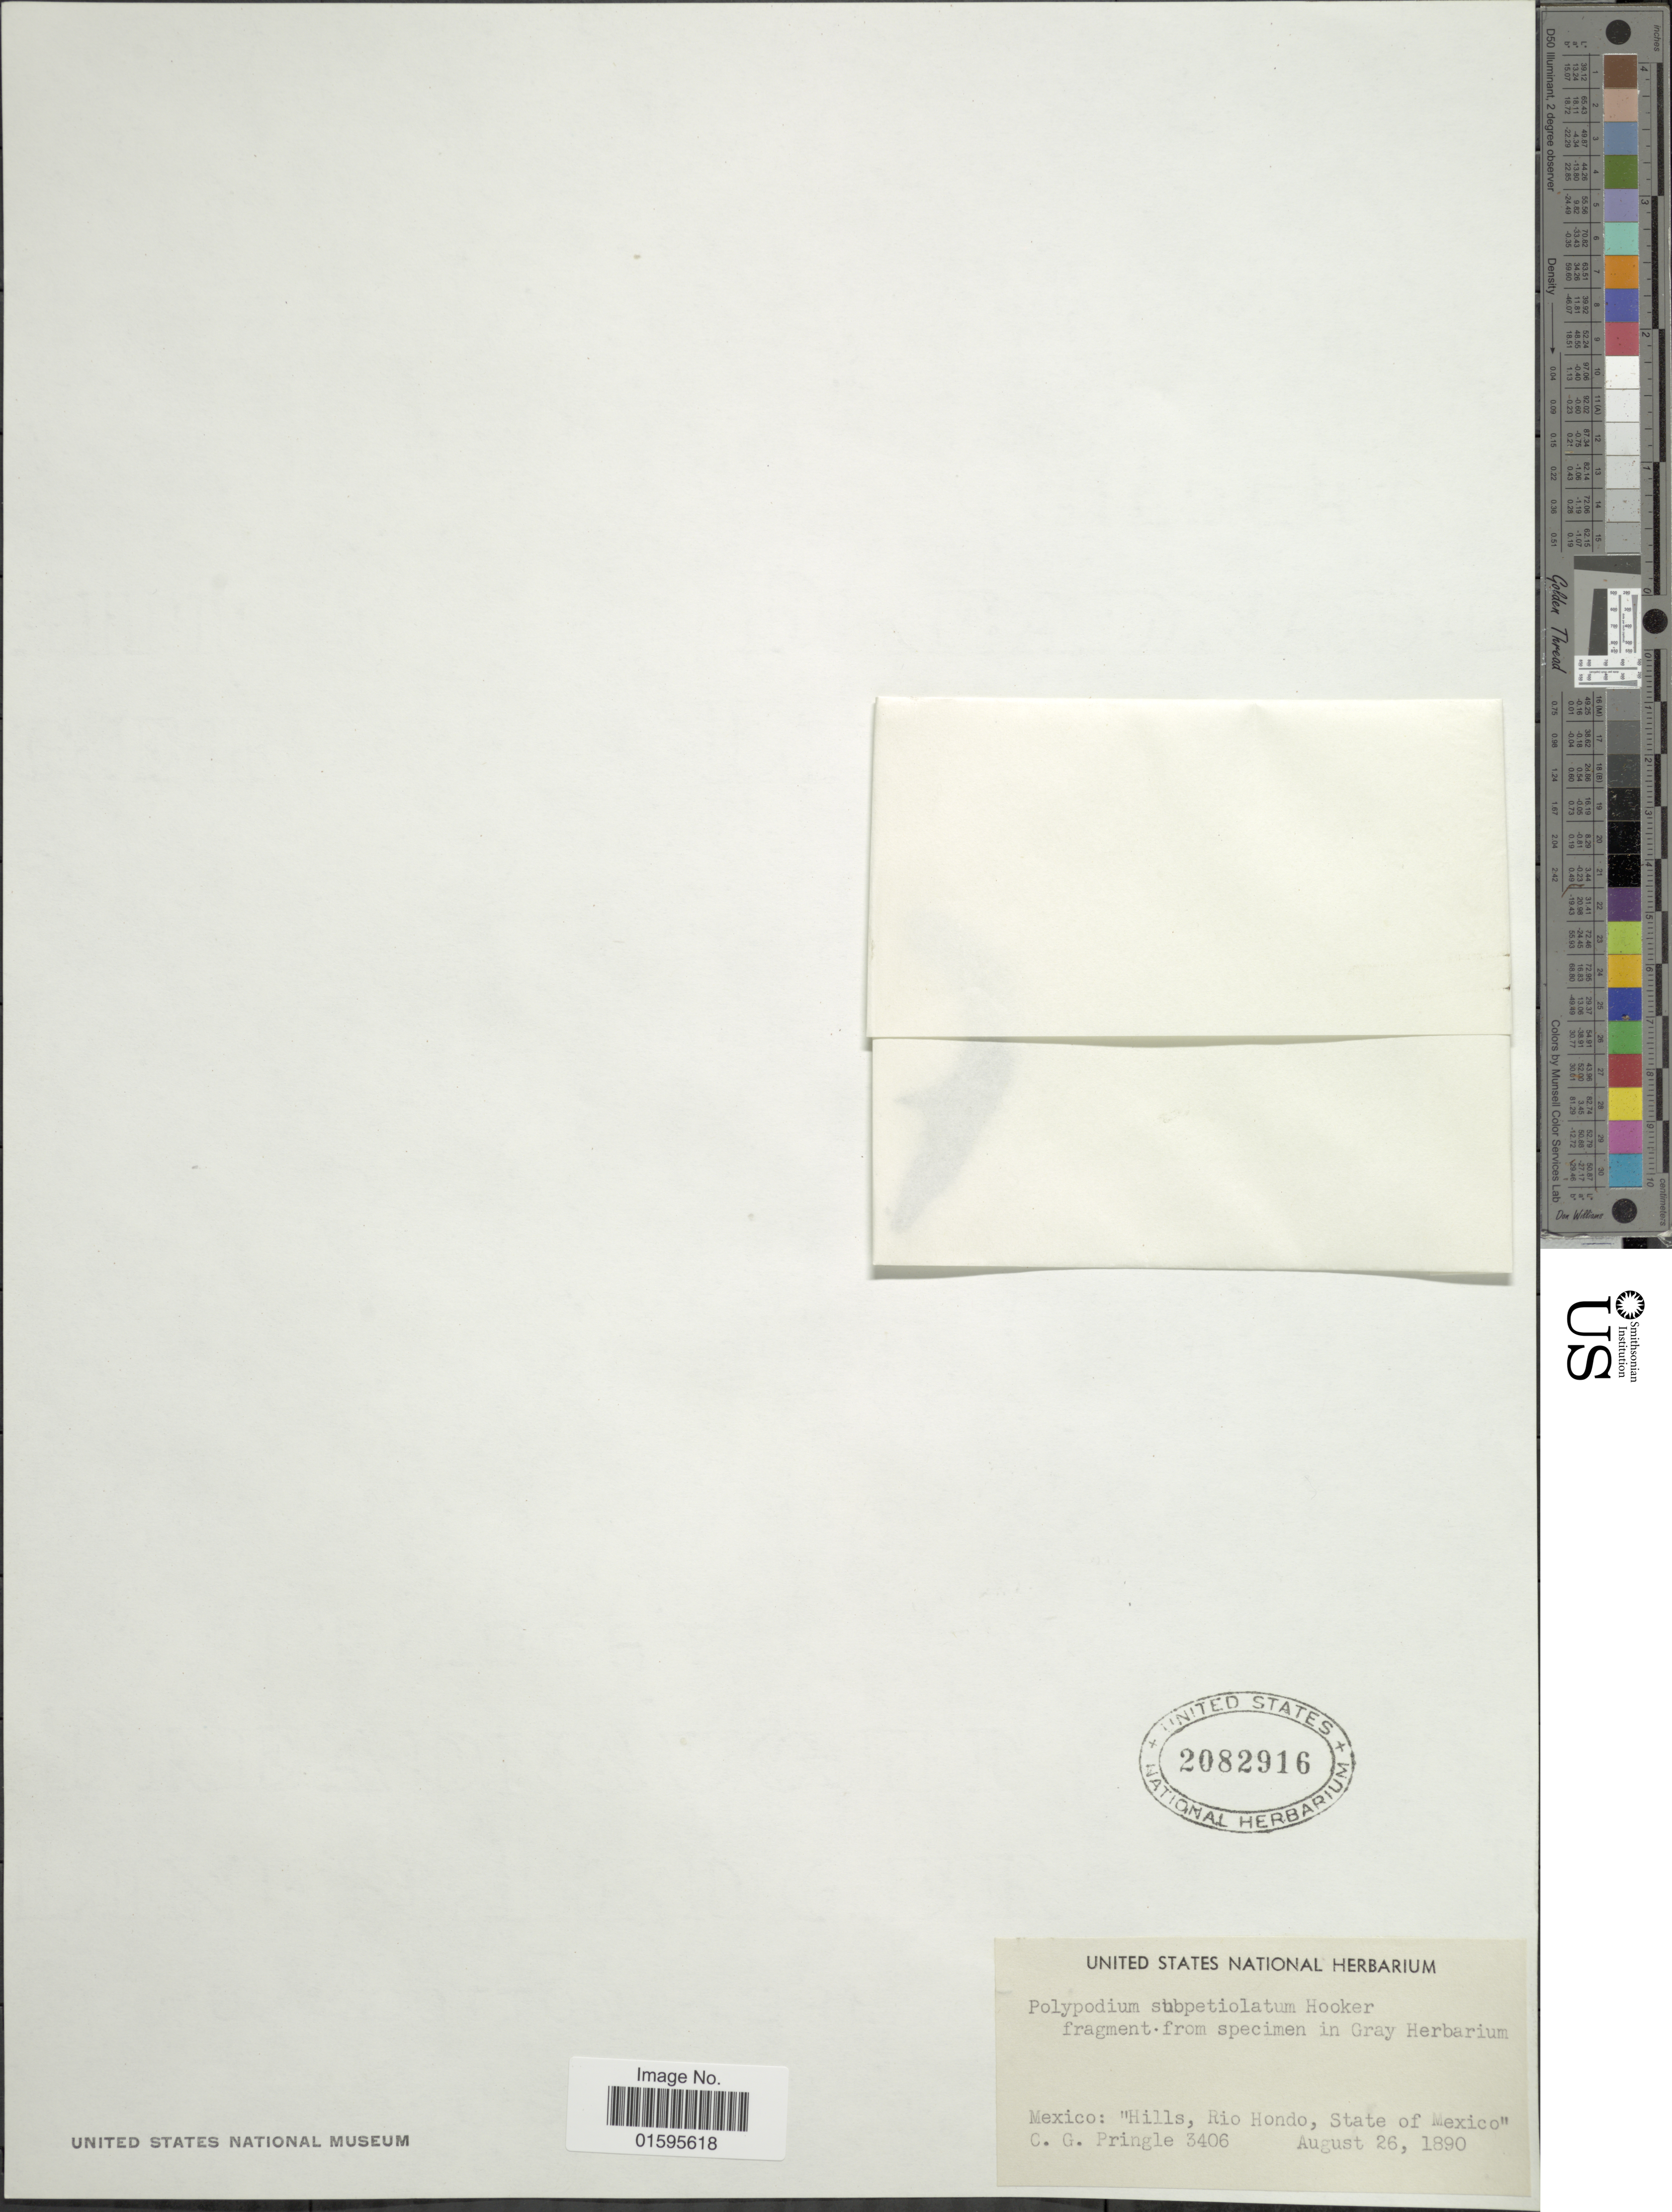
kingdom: Plantae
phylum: Tracheophyta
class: Polypodiopsida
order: Polypodiales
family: Polypodiaceae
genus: Polypodium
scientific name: Polypodium subpetiolatum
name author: Hook.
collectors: C. G. Pringle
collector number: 3406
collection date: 1890-08-26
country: Mexico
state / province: México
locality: Mexico: Hills, Rio Hondo, State of Mexico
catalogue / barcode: US 2082916